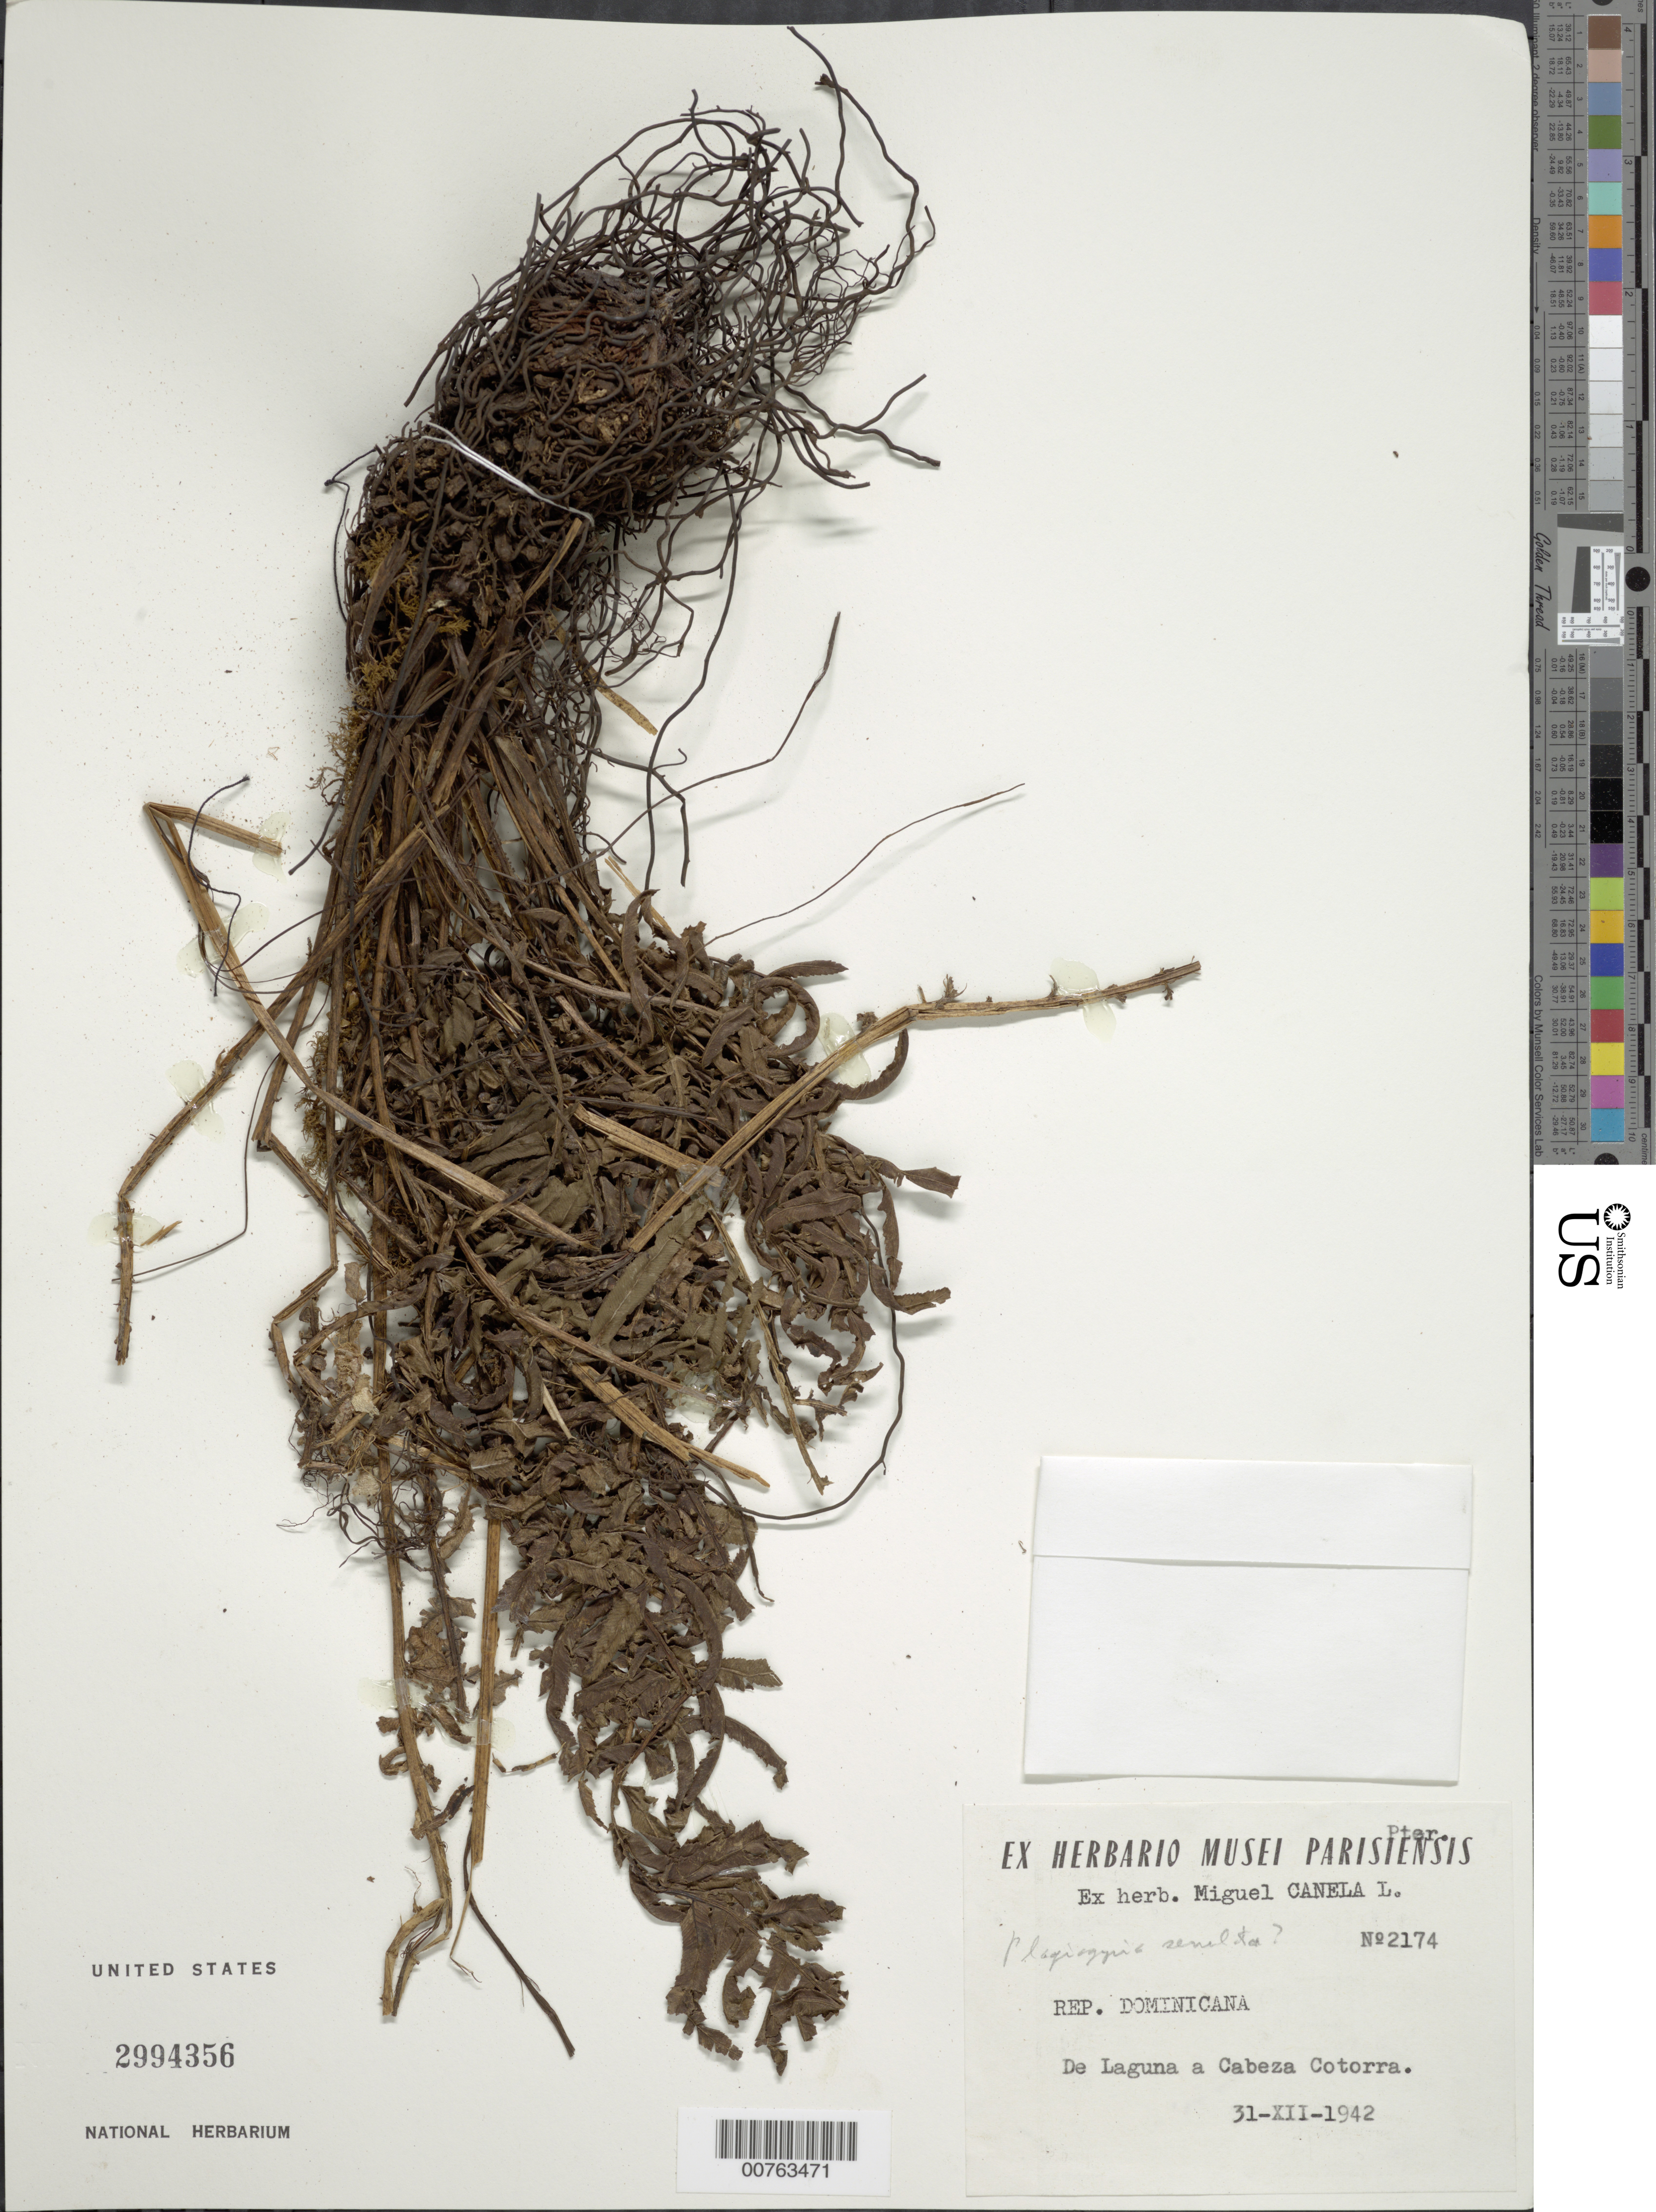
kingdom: Plantae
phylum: Tracheophyta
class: Polypodiopsida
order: Cyatheales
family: Plagiogyriaceae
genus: Plagiogyria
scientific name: Plagiogyria serrulata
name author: (Sw.) Lellinger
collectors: M. Canela Lazaro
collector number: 2174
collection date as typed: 31 Dec 1942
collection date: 1942-12-31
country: Dominican Republic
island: Hispaniola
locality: De Laguna a Cabeza Cotorra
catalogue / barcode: US 2994356